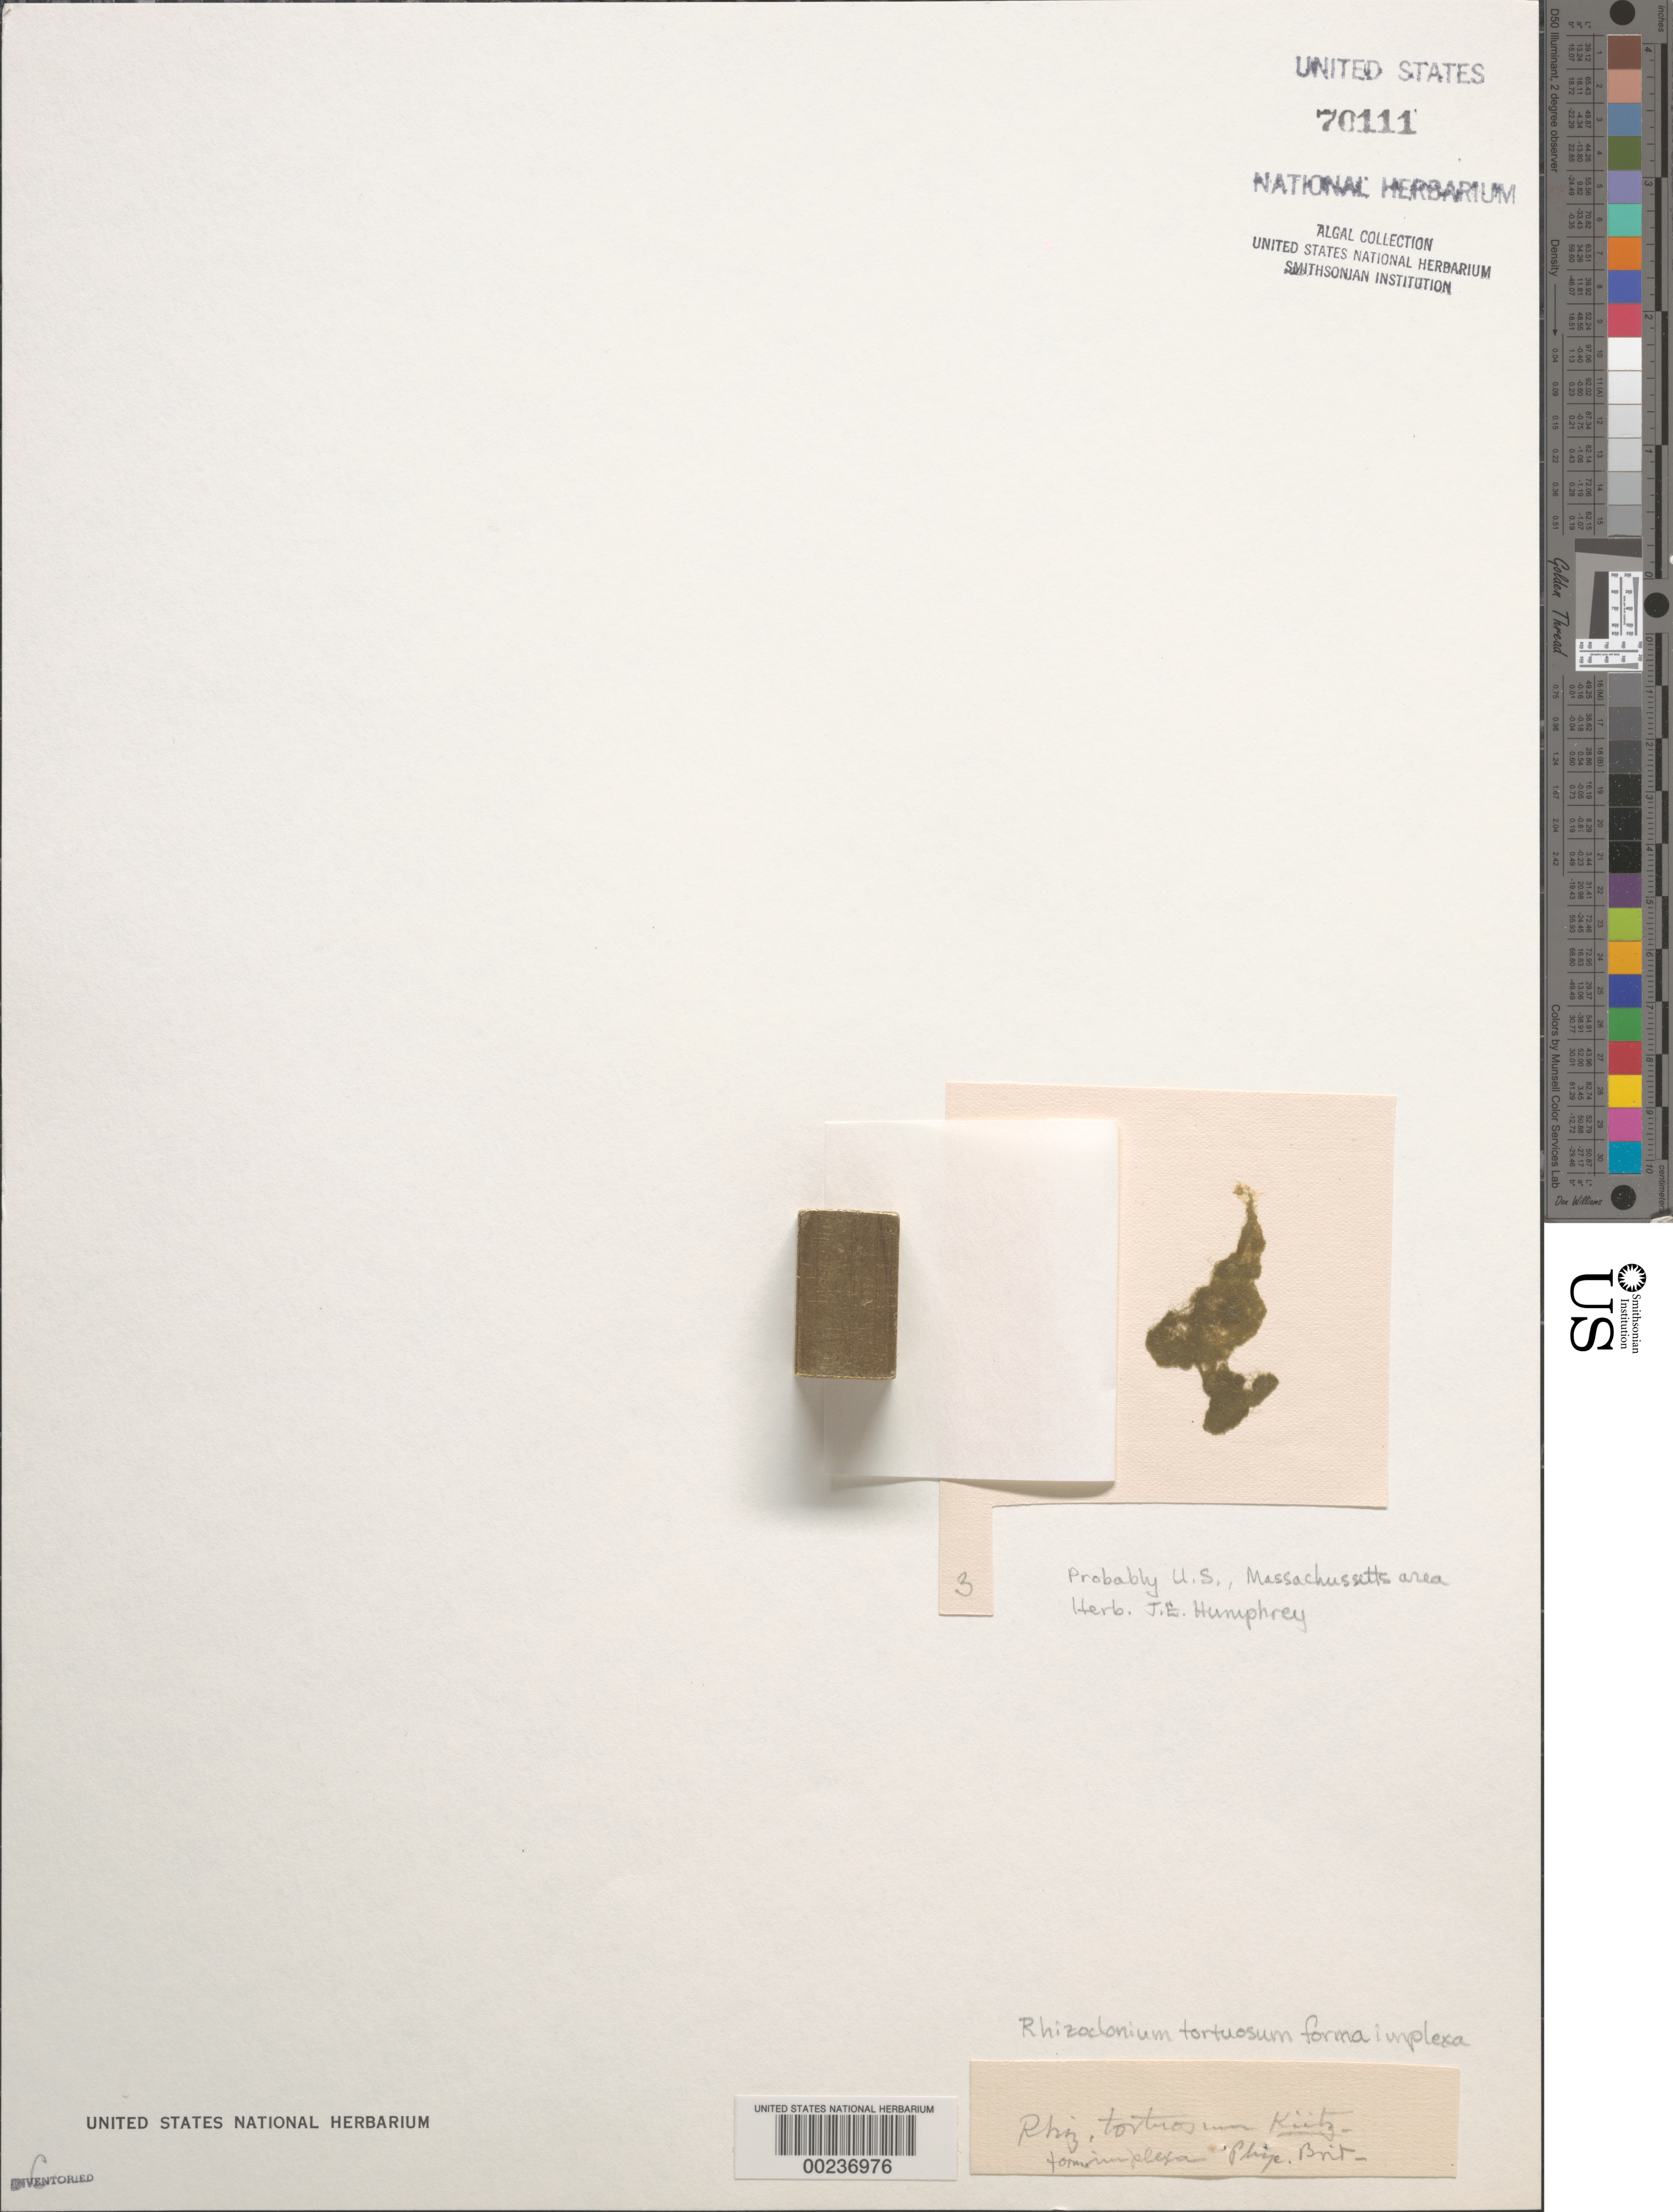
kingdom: Plantae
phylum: Chlorophyta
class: Ulvophyceae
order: Cladophorales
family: Cladophoraceae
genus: Chaetomorpha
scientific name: Chaetomorpha tortuosa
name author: (Dilwyn) Kütz.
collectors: J. Humphrey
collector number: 3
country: United States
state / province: Massachusetts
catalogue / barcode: US 70111